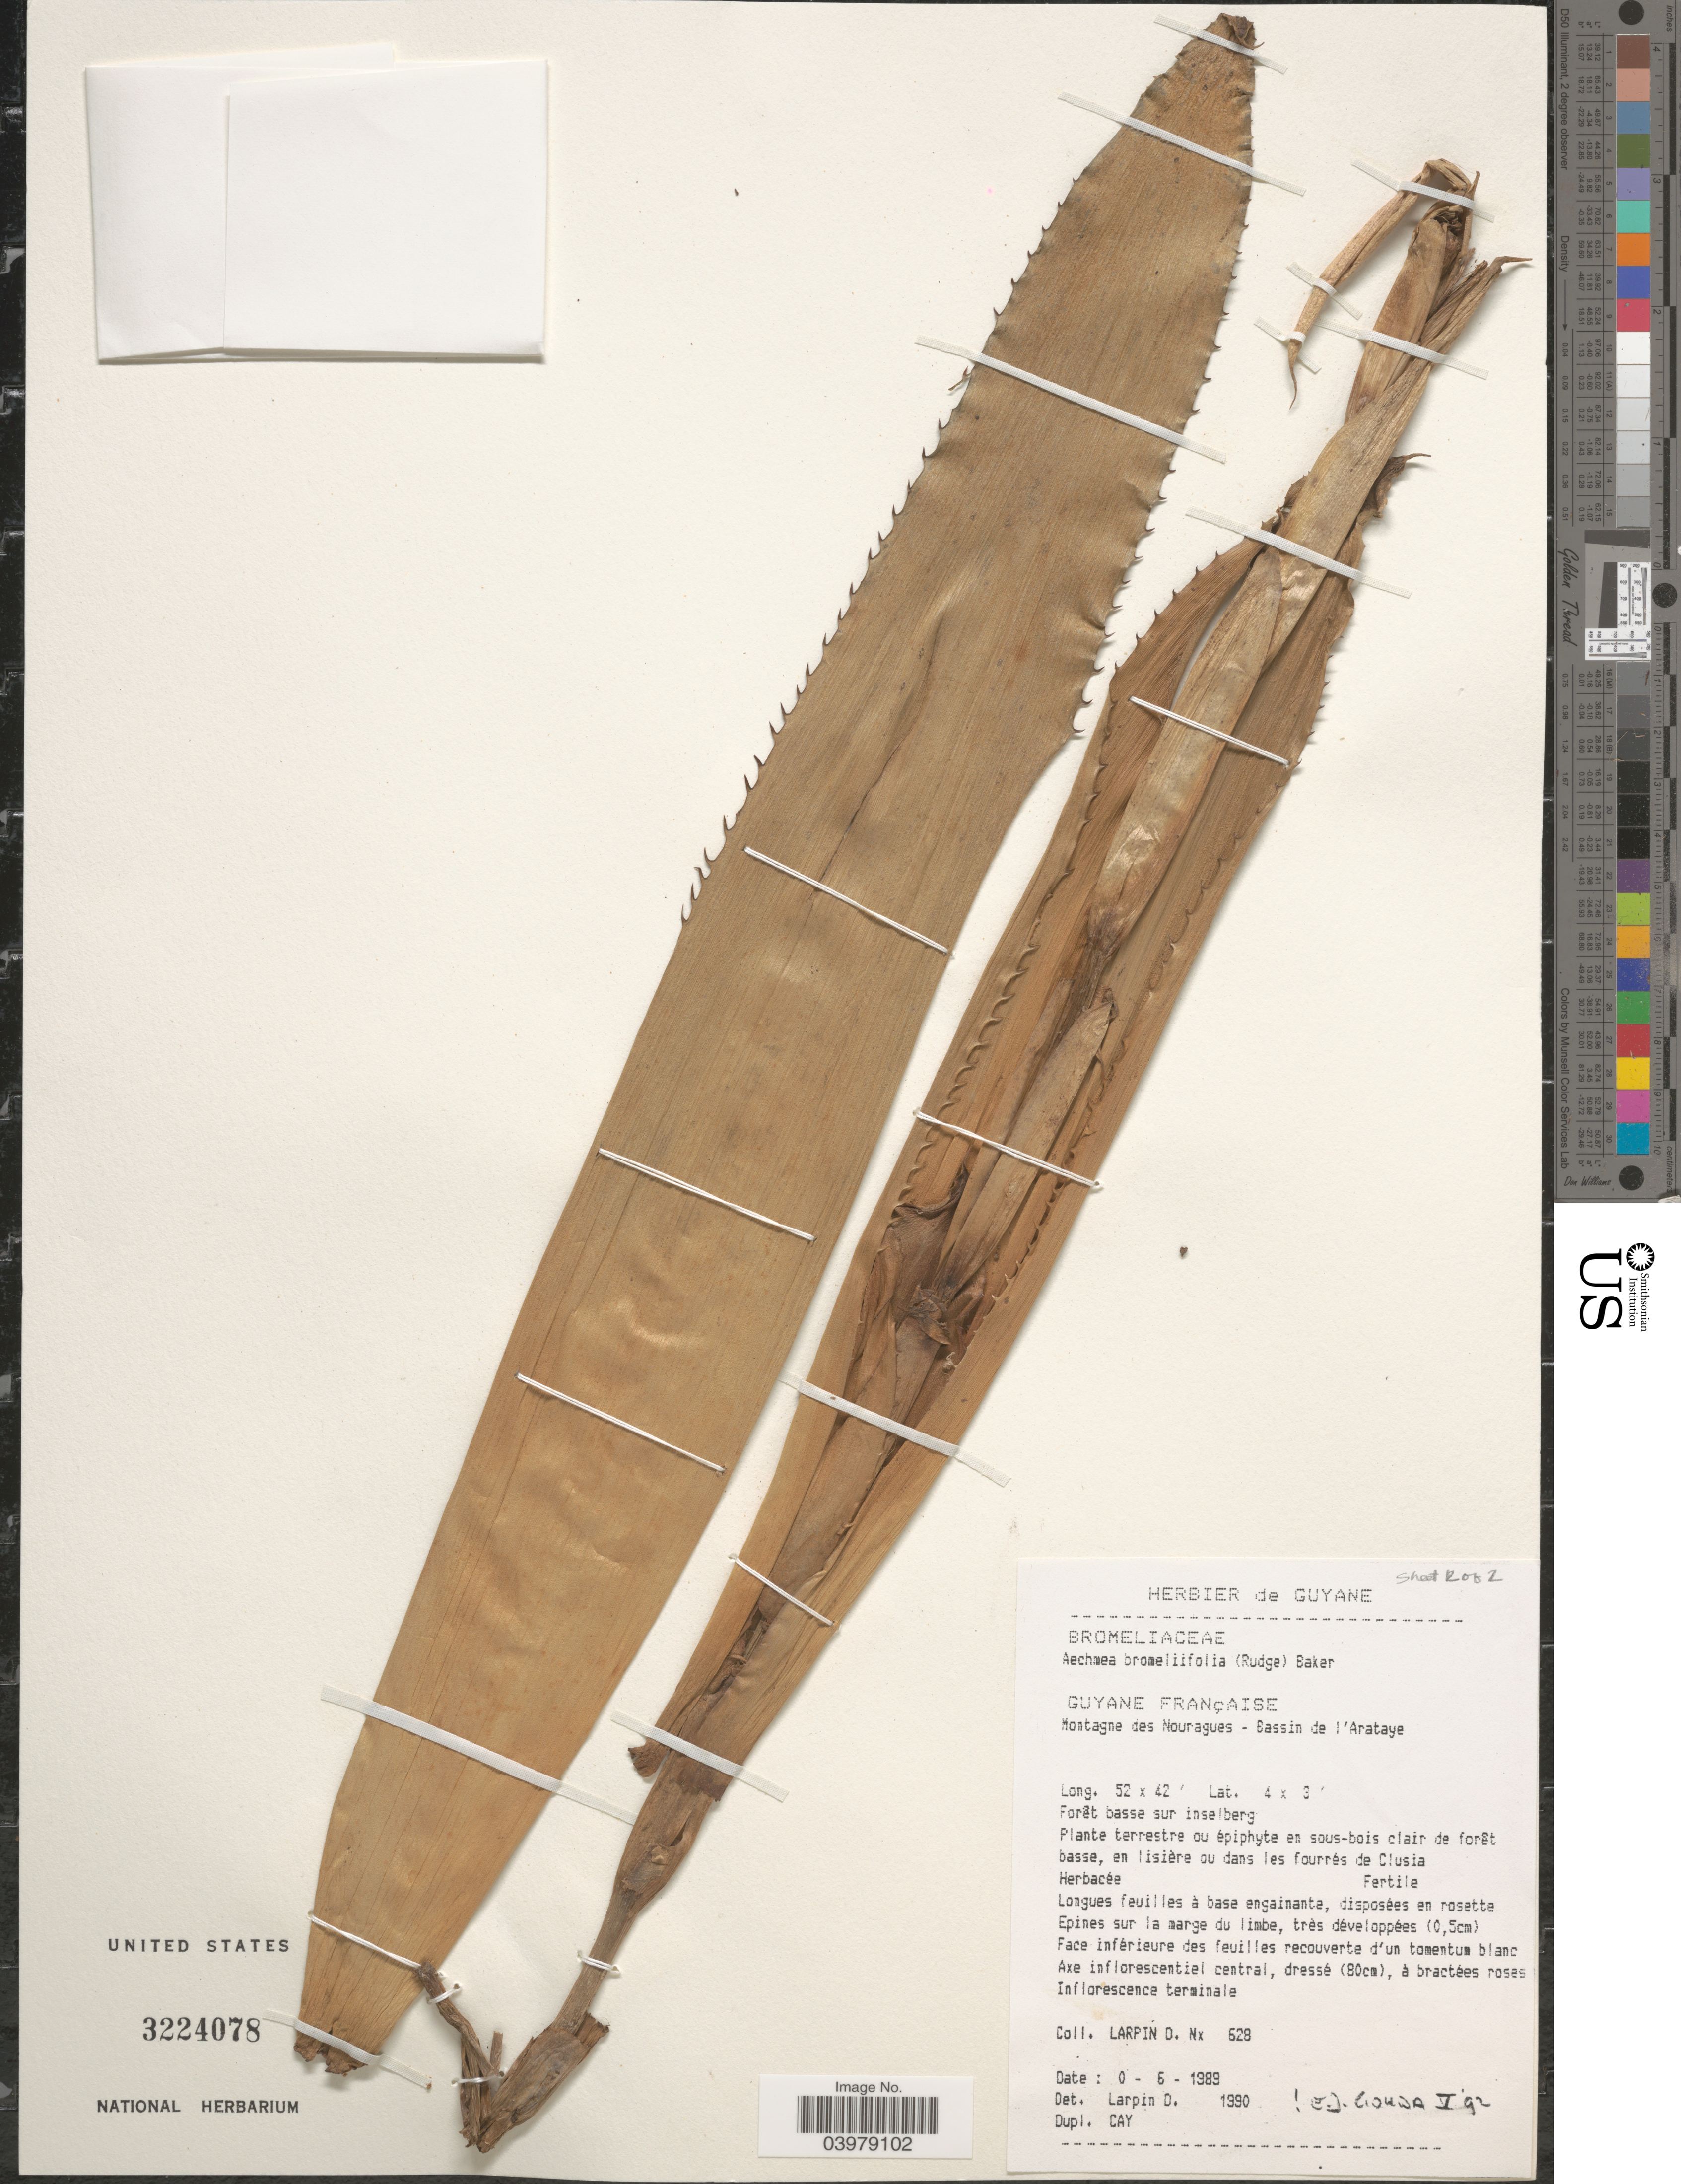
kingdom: Plantae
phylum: Tracheophyta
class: Liliopsida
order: Poales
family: Bromeliaceae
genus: Aechmea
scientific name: Aechmea bromeliifolia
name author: (Rudge) Baker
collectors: D. Larpin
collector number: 628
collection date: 1989-06-20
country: French Guiana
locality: Guyane Française. Montagne des Nouragues - Bassin de l'Arataye. Forêt basse sur inselberg.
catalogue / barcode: US 3224078